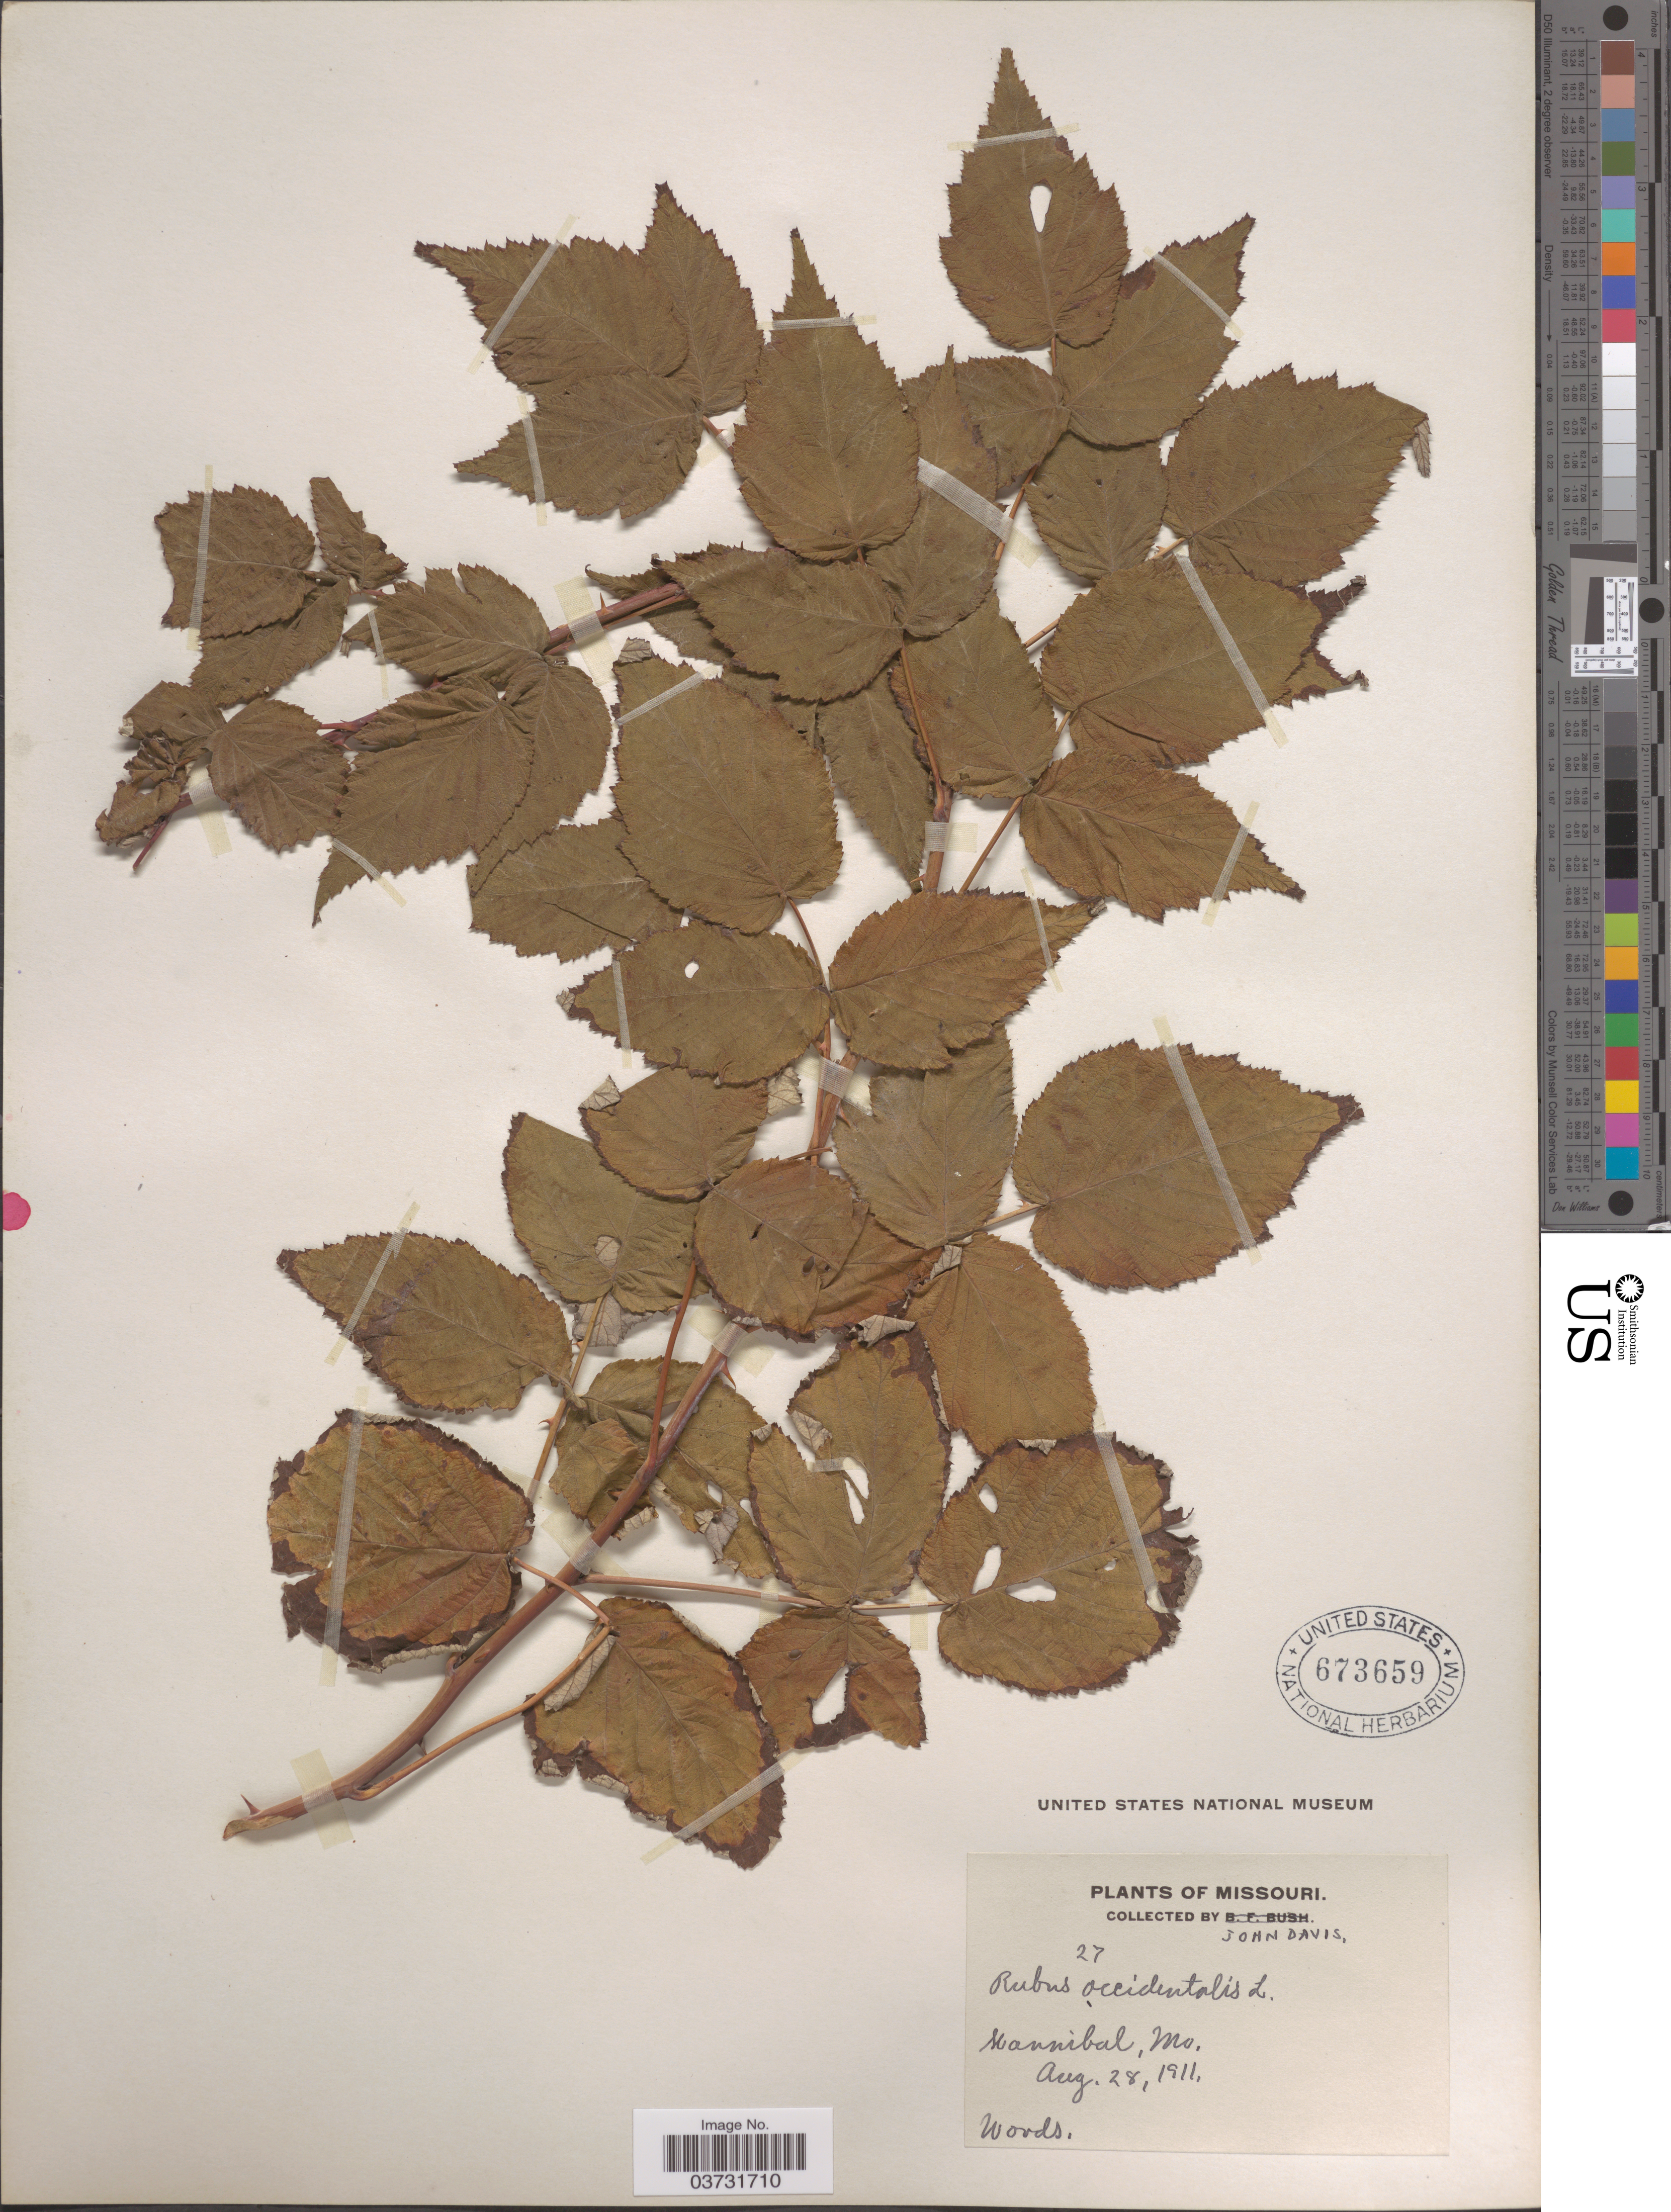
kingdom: Plantae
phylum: Tracheophyta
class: Magnoliopsida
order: Rosales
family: Rosaceae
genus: Rubus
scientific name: Rubus occidentalis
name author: L.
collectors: J. Davis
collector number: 27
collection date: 1911-08-28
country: United States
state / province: Missouri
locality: Hannibal.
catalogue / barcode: US 673659